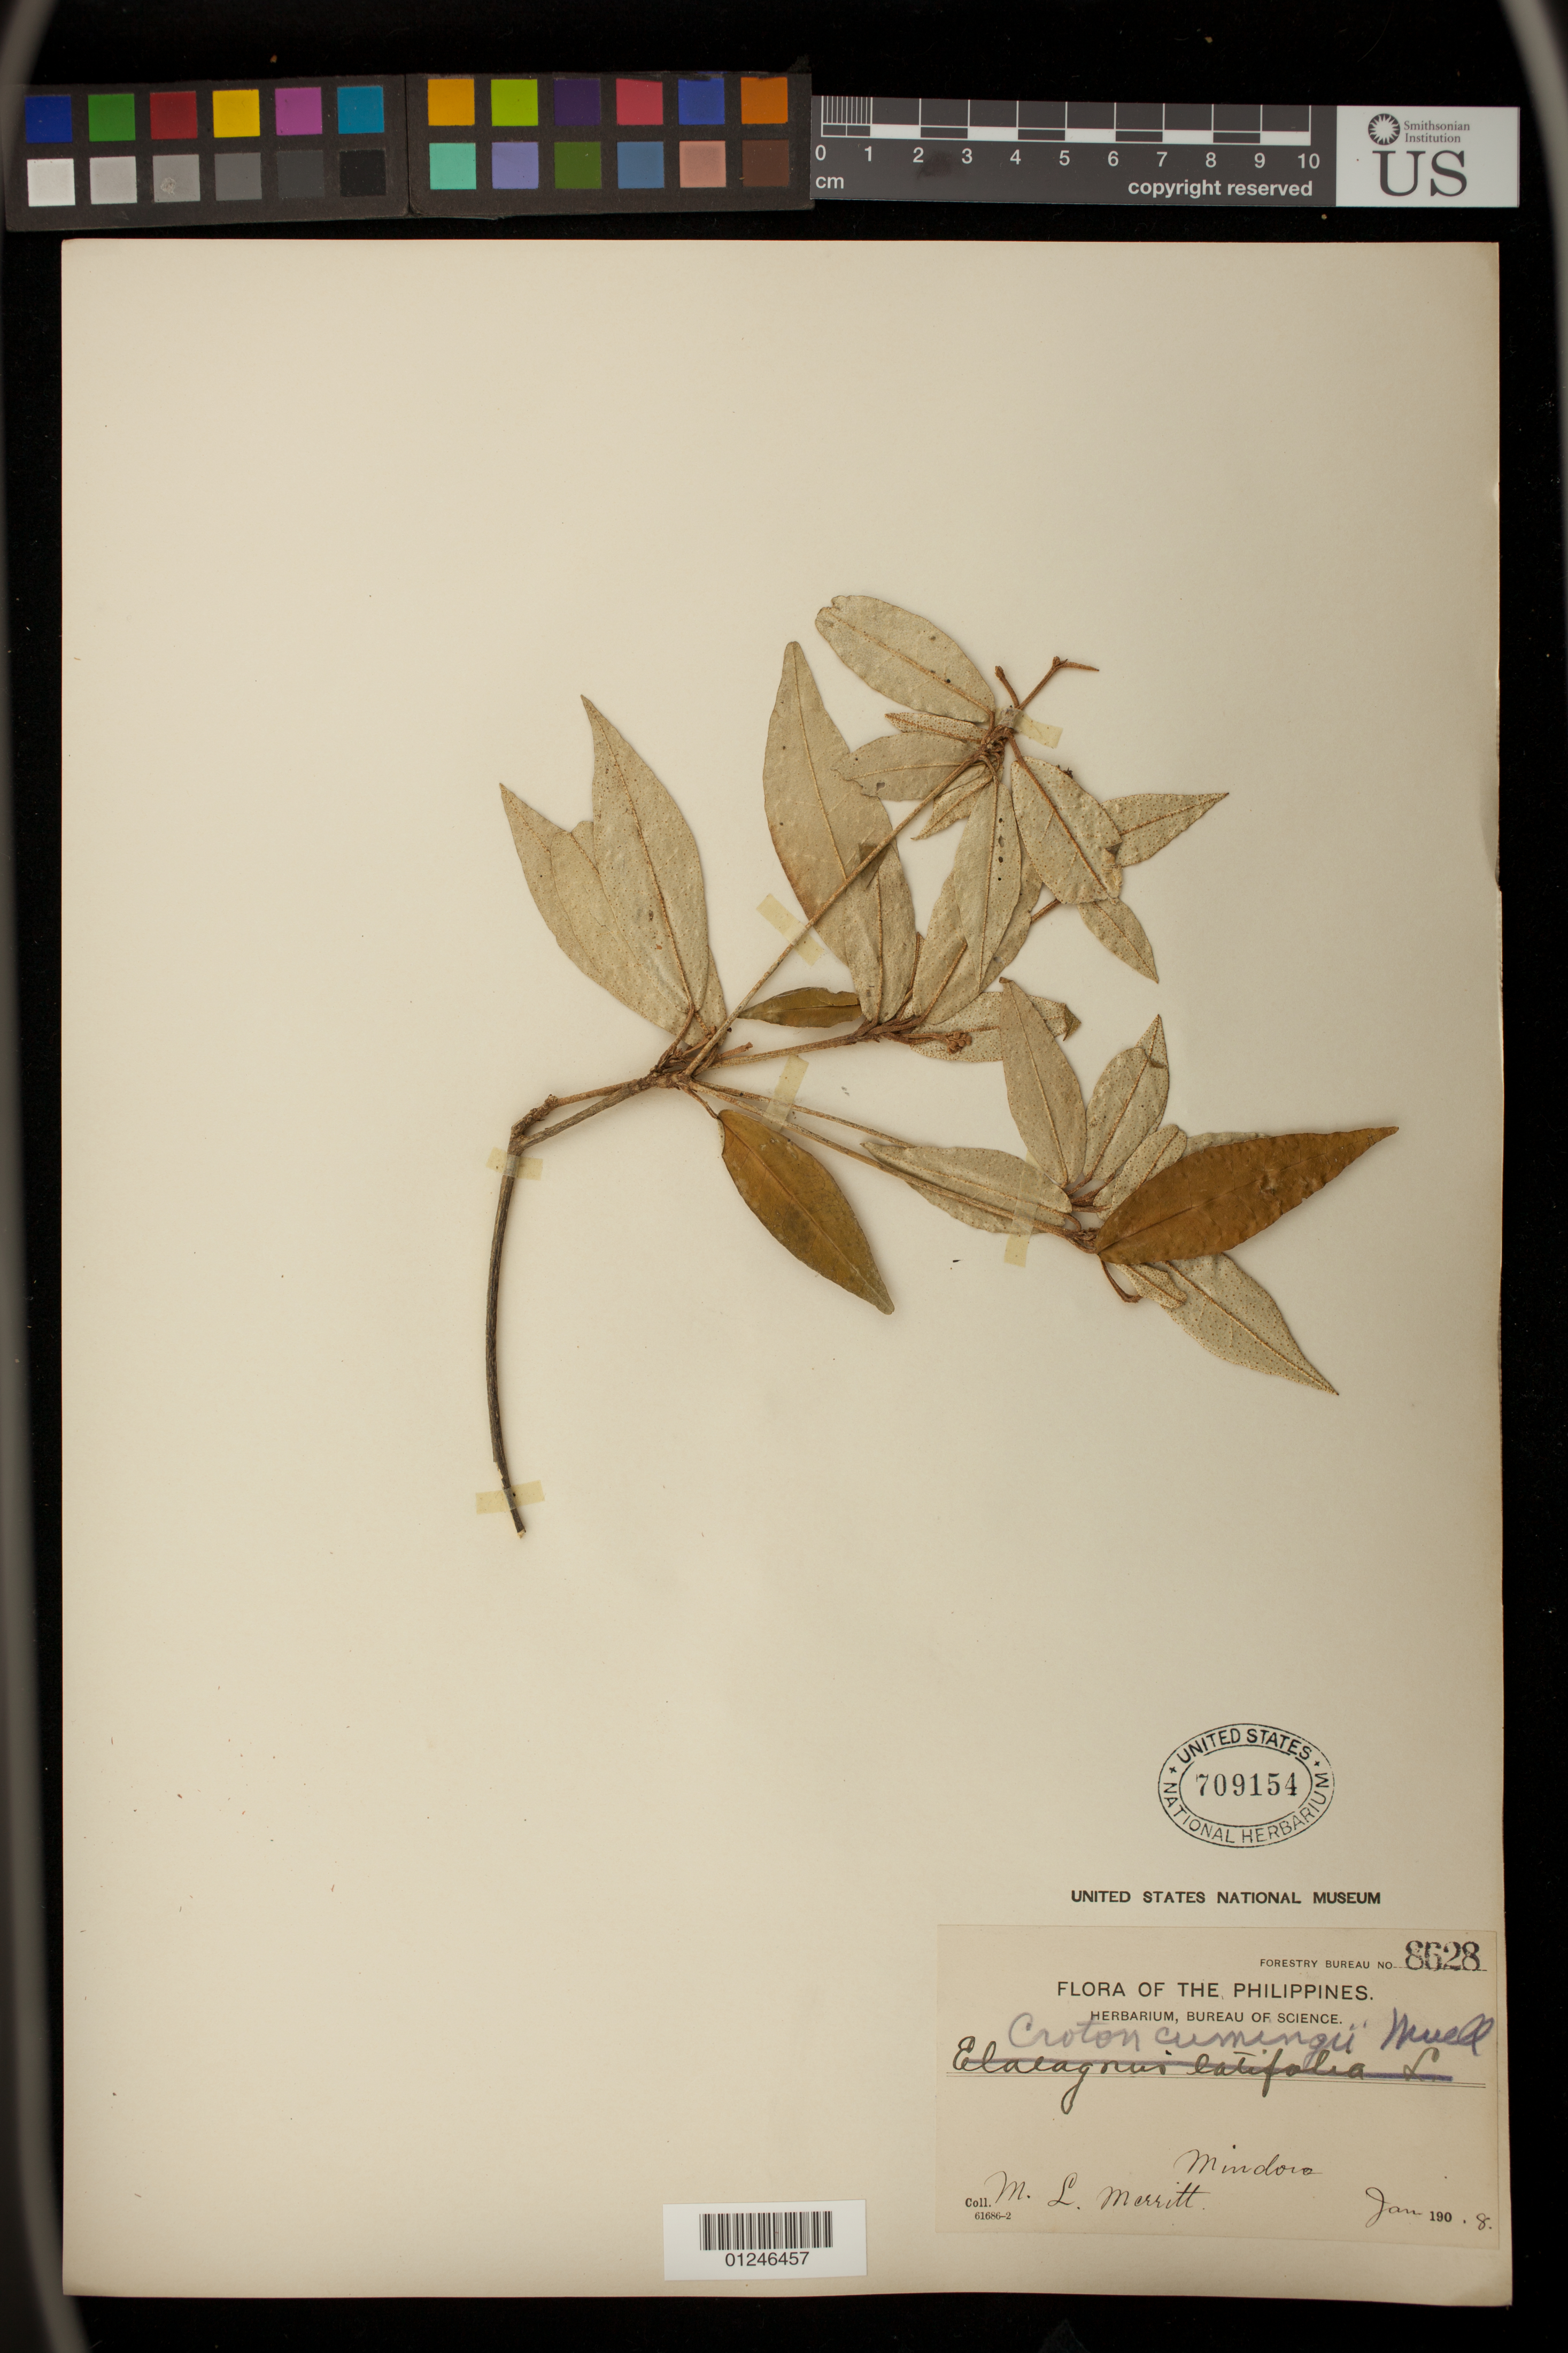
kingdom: Plantae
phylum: Tracheophyta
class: Magnoliopsida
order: Malpighiales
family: Euphorbiaceae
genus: Croton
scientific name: Croton cascarilloides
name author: Raeusch.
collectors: M. L. Merritt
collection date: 1908-01-01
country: Philippines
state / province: Mimaropa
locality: Mindoro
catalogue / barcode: US 709154